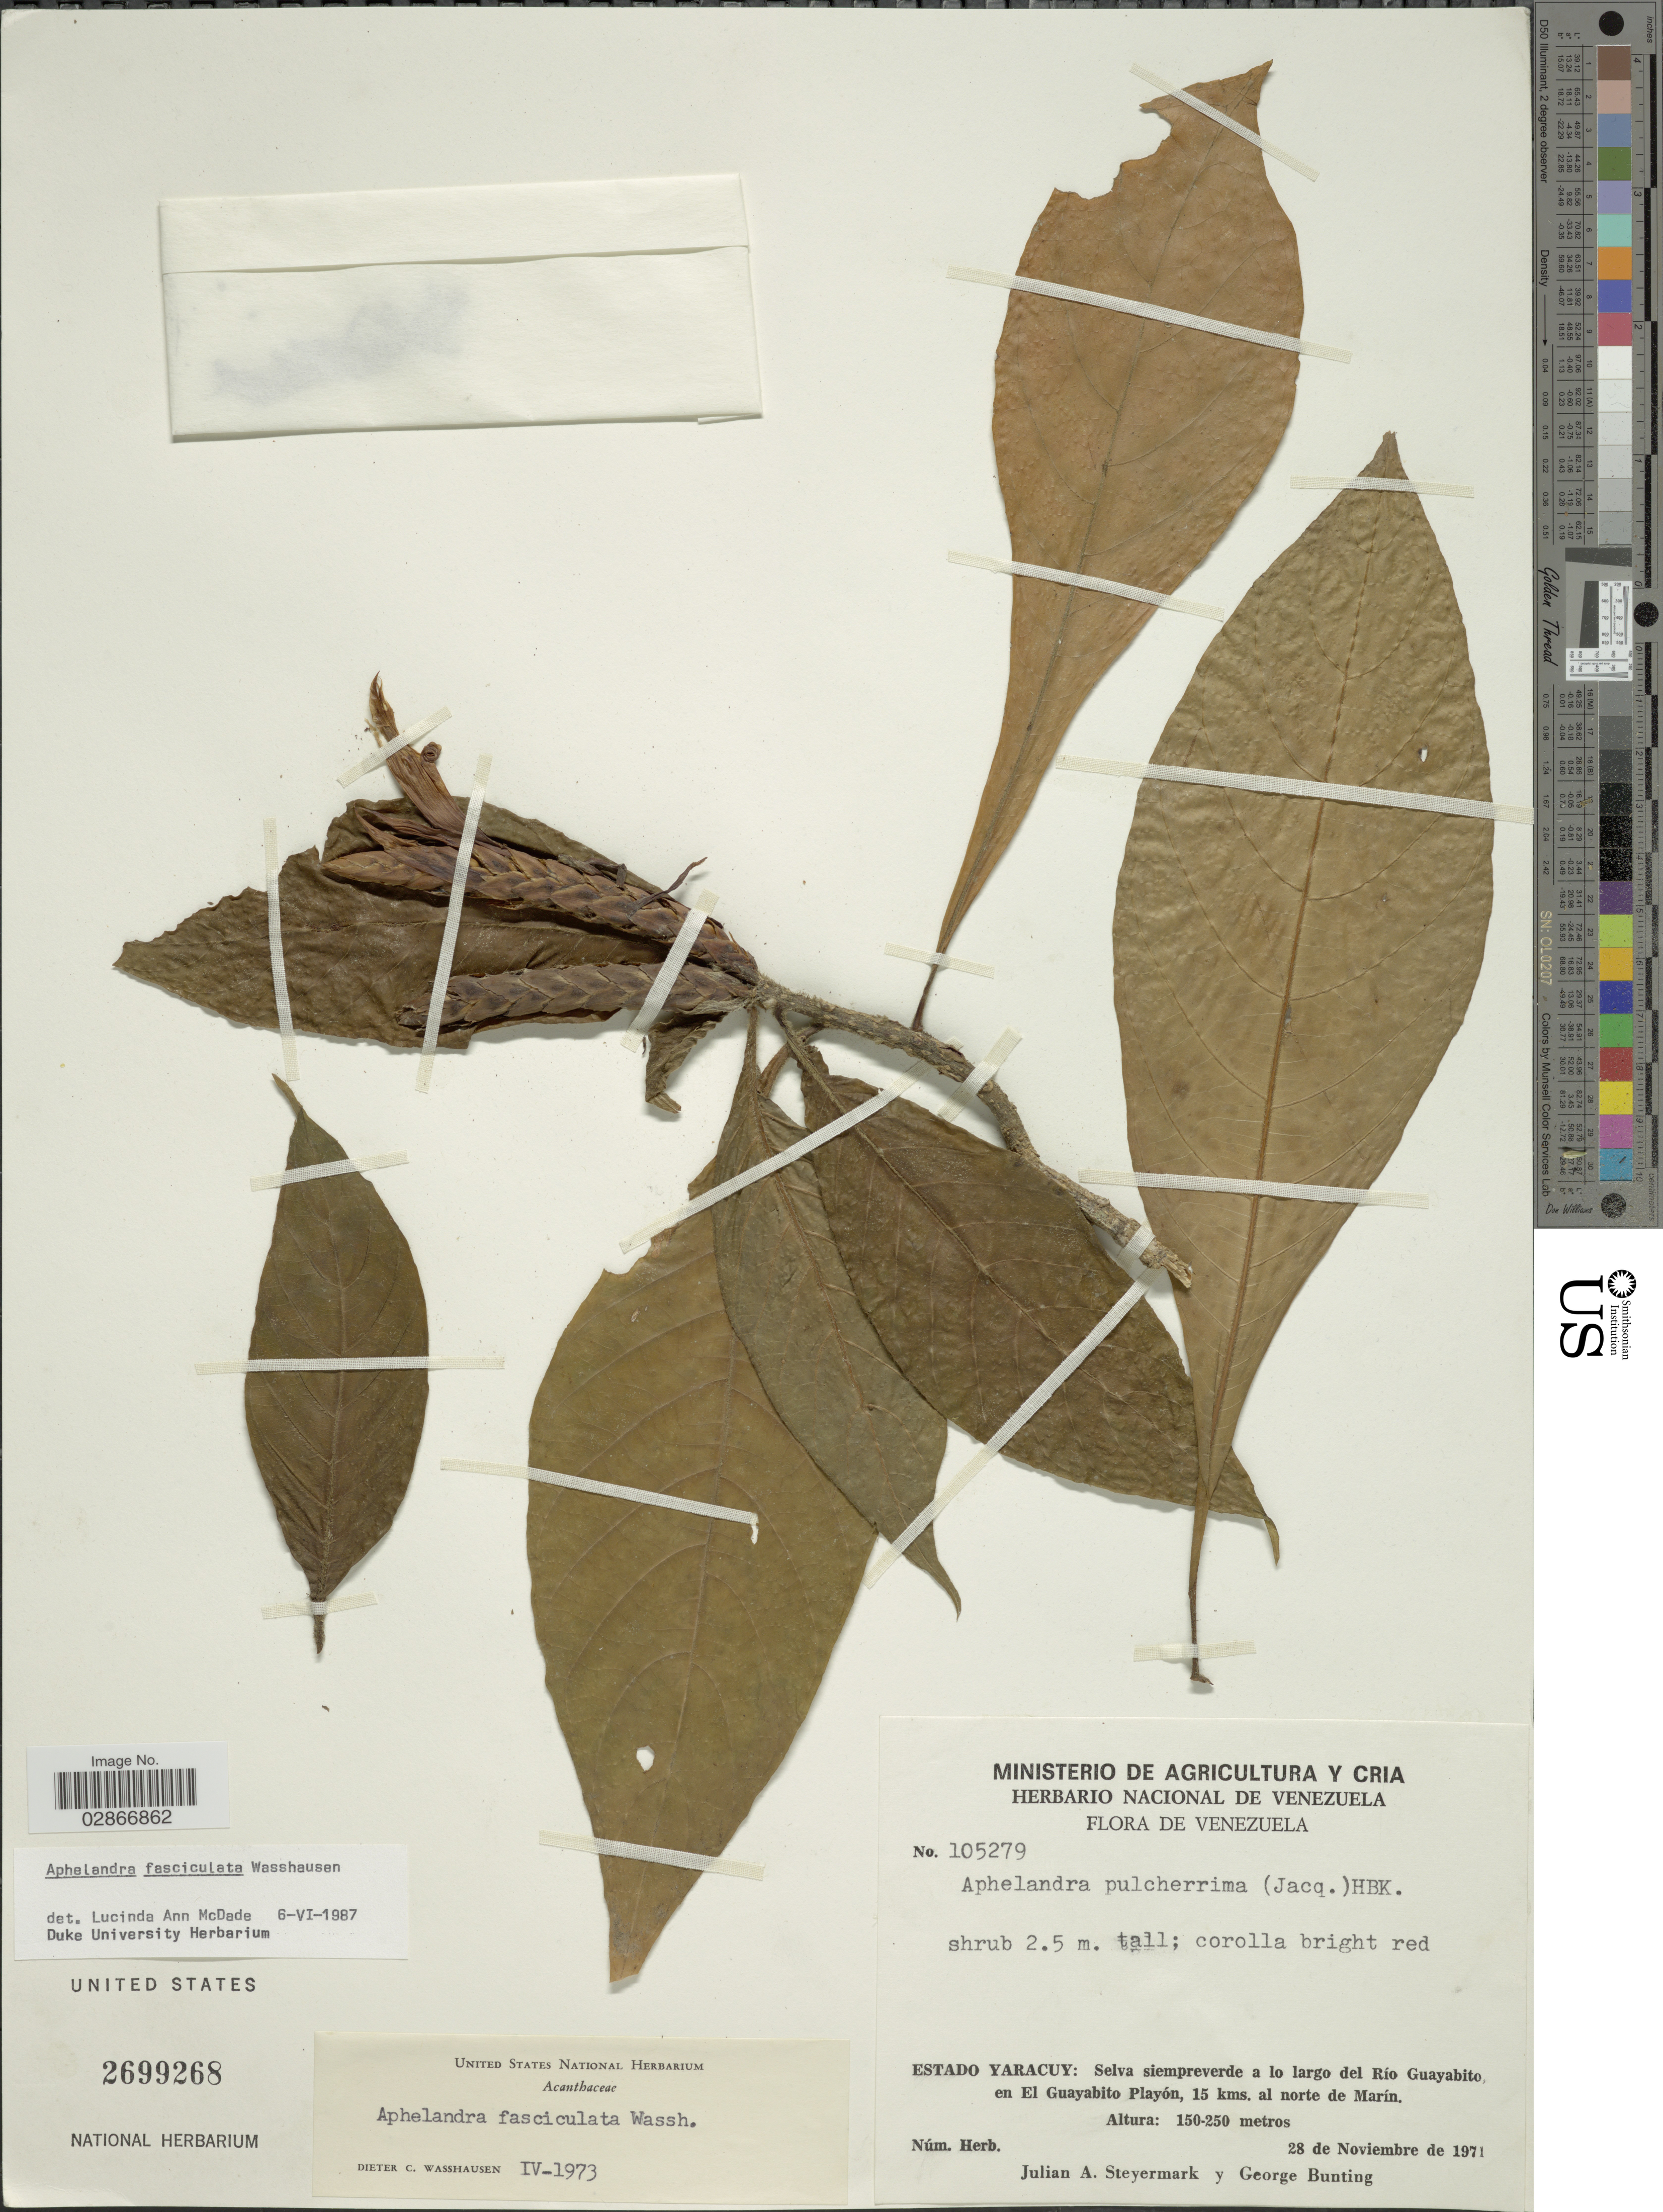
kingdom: Plantae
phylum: Tracheophyta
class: Magnoliopsida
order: Lamiales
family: Acanthaceae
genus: Aphelandra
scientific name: Aphelandra fasciculata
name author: Wassh.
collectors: J. Steyermark & G. S. Bunting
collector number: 105279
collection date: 1971-11-28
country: Venezuela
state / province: Yaracuy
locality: Selva siempreverde a lo largo del Río Guayabito en El Guayabito Playón, 15 kms. al norte de Marín.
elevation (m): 150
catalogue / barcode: US 2699268